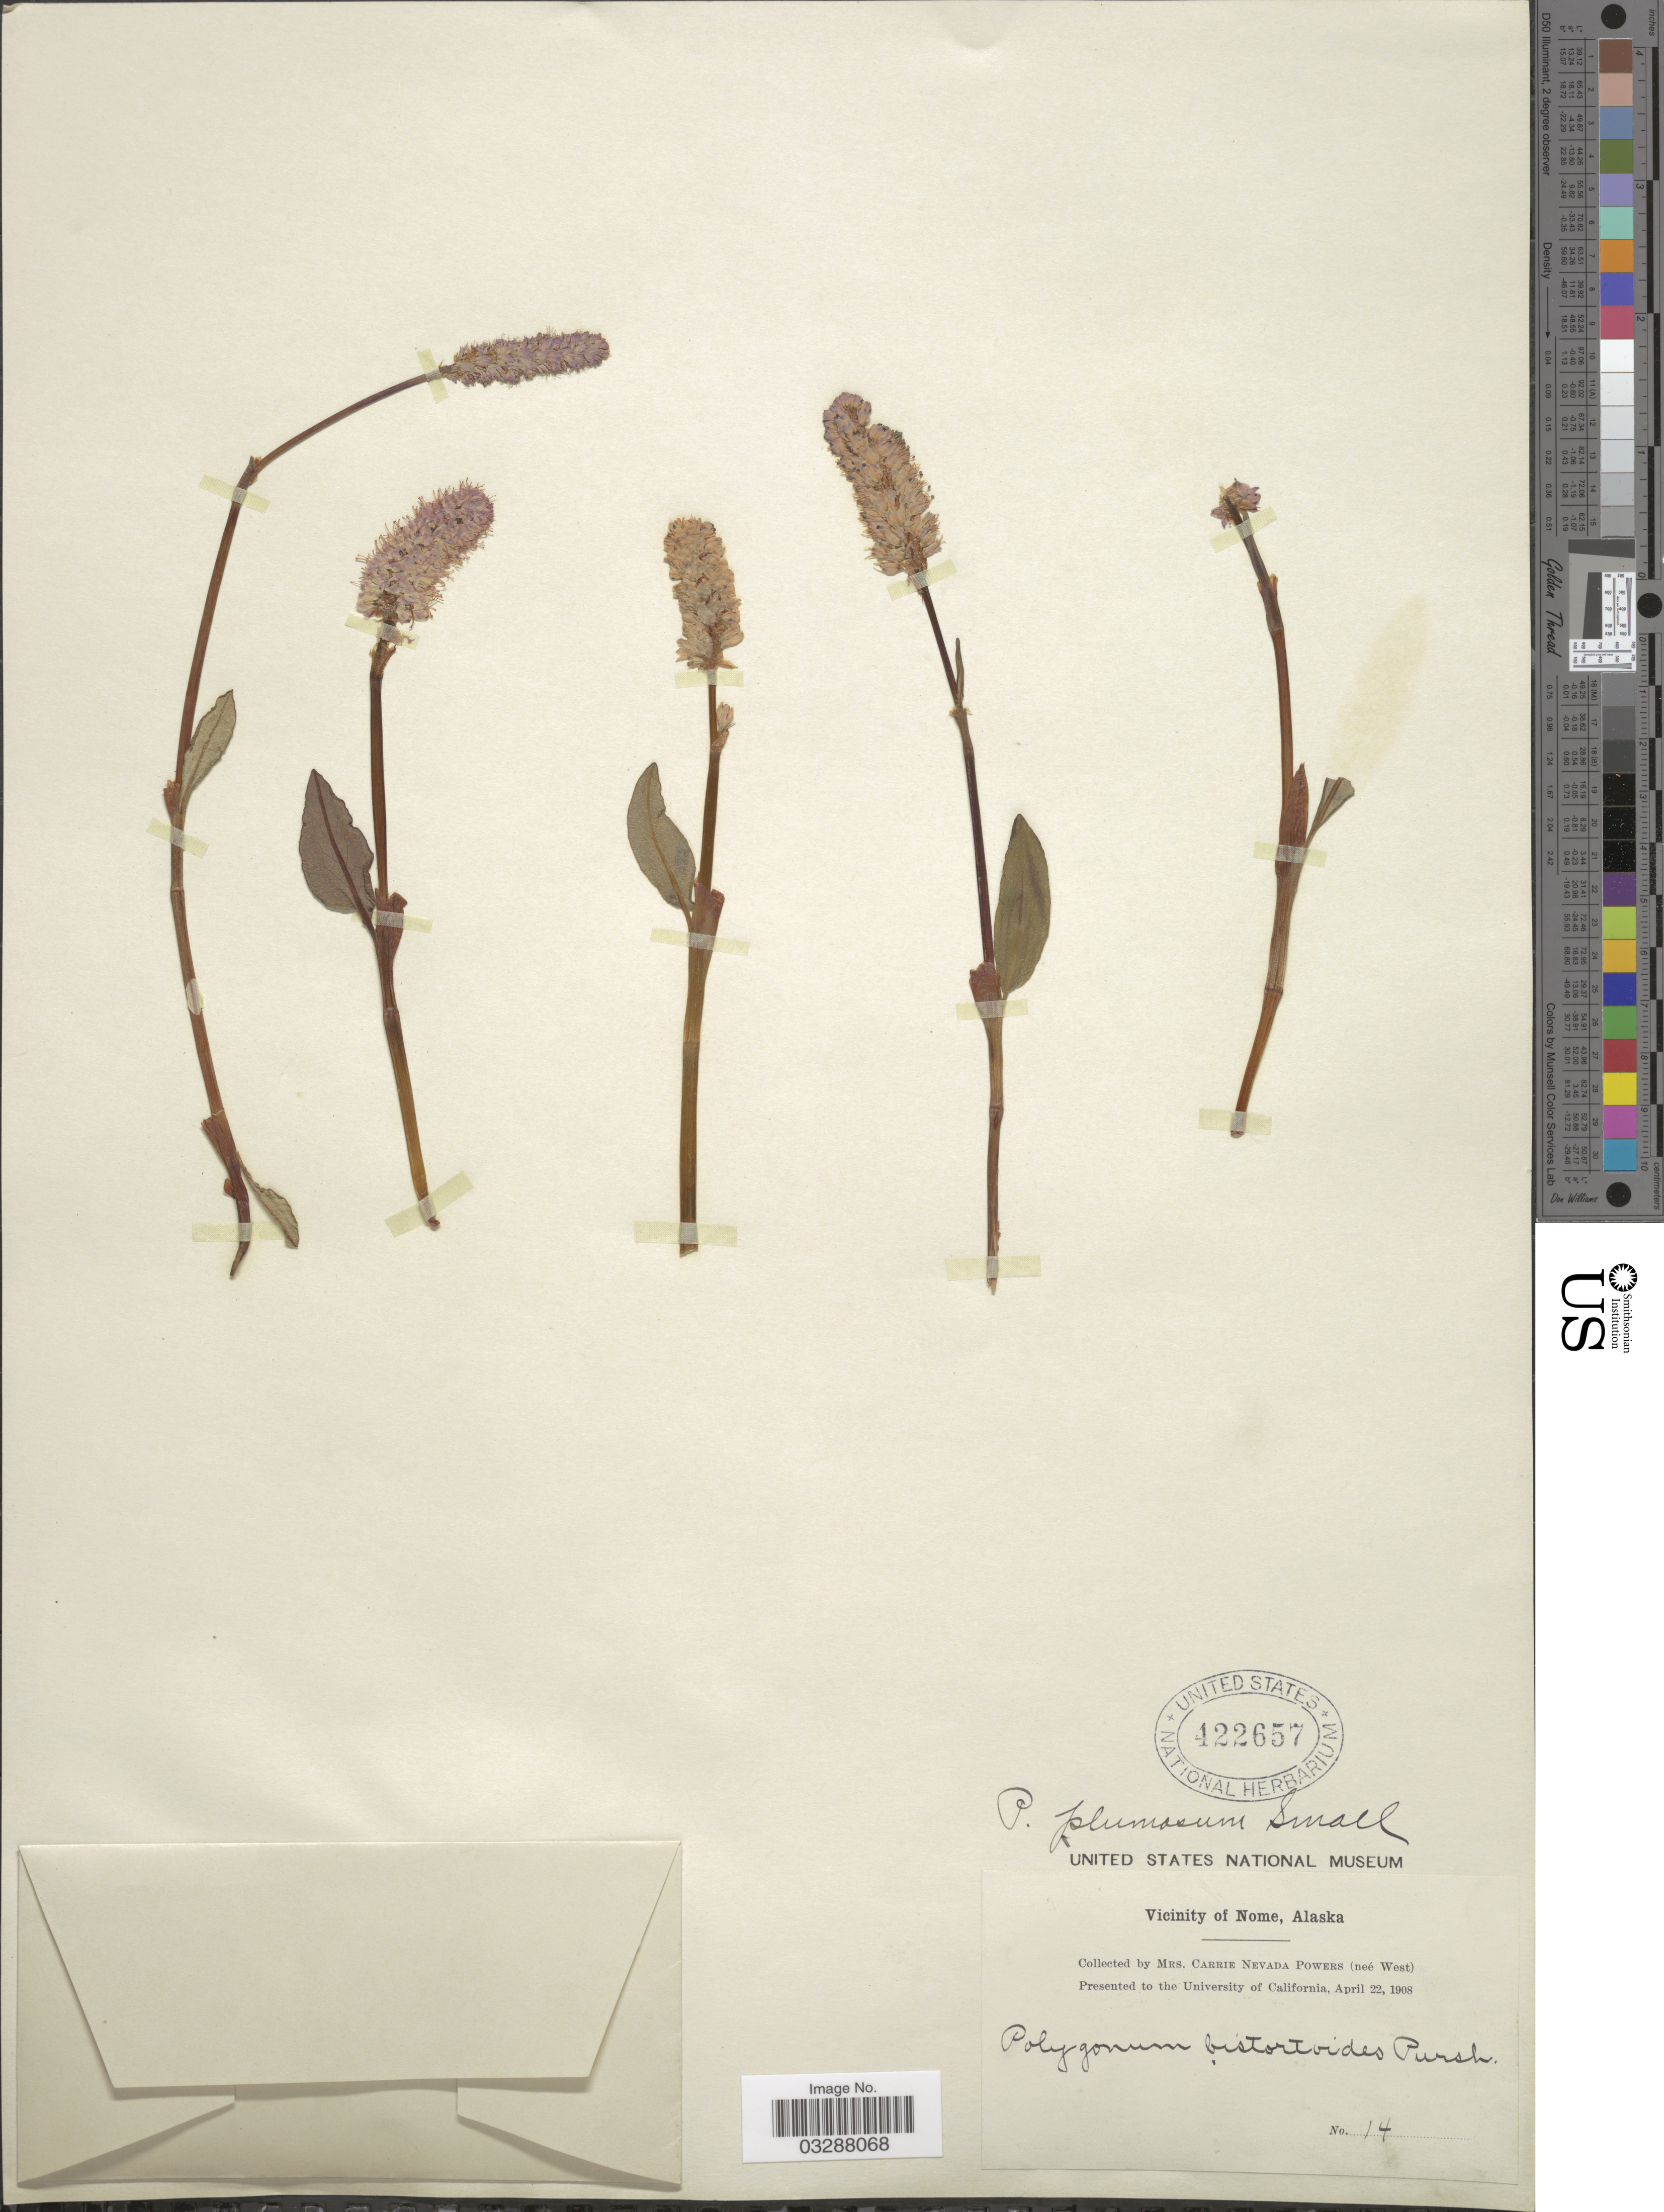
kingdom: Plantae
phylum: Tracheophyta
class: Magnoliopsida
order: Caryophyllales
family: Polygonaceae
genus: Bistorta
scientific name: Bistorta plumosa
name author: (Small) Greene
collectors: C. Powers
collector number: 14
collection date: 1908-04-22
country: United States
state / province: Alaska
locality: Vicinity of Nome.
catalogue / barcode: US 422657